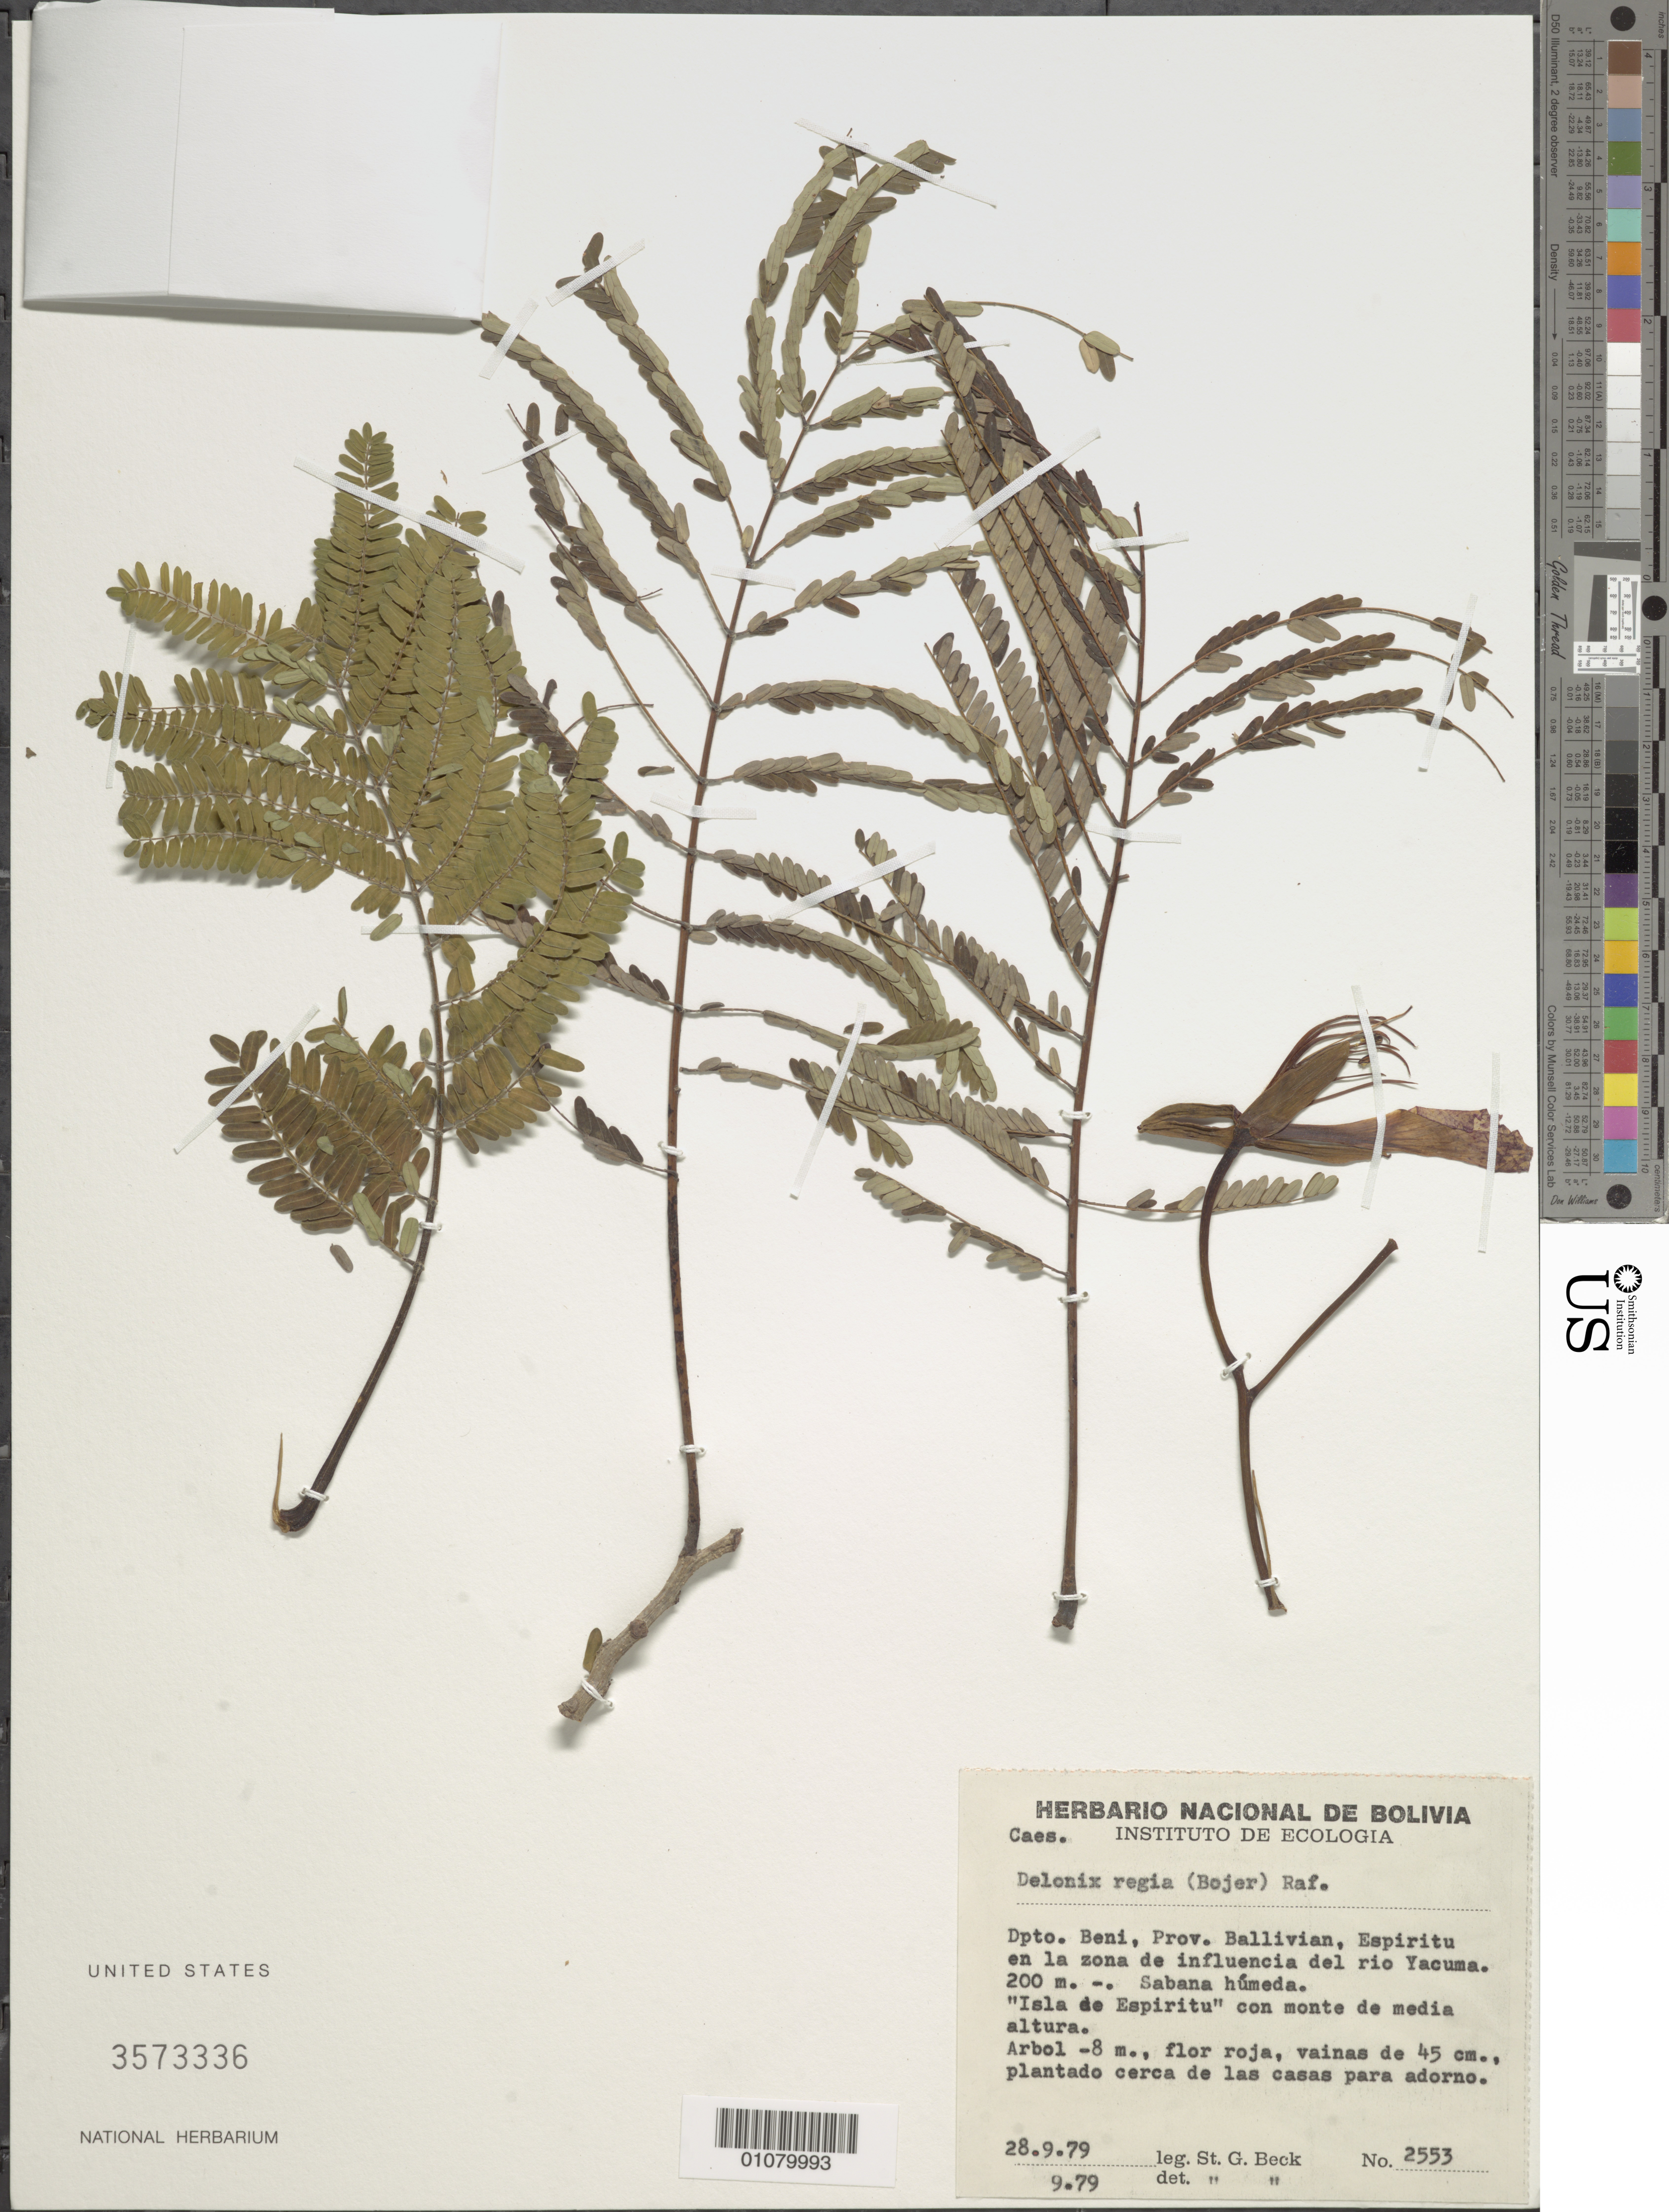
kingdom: Plantae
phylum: Tracheophyta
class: Magnoliopsida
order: Fabales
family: Fabaceae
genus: Delonix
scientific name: Delonix regia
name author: (Bojer ex Hook.) Raf.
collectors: S. G. Beck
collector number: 2553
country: Bolivia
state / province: Beni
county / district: Ballivian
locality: Espiritu en la zona de influencia del Rio Yacuma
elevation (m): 200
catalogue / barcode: US 3573336